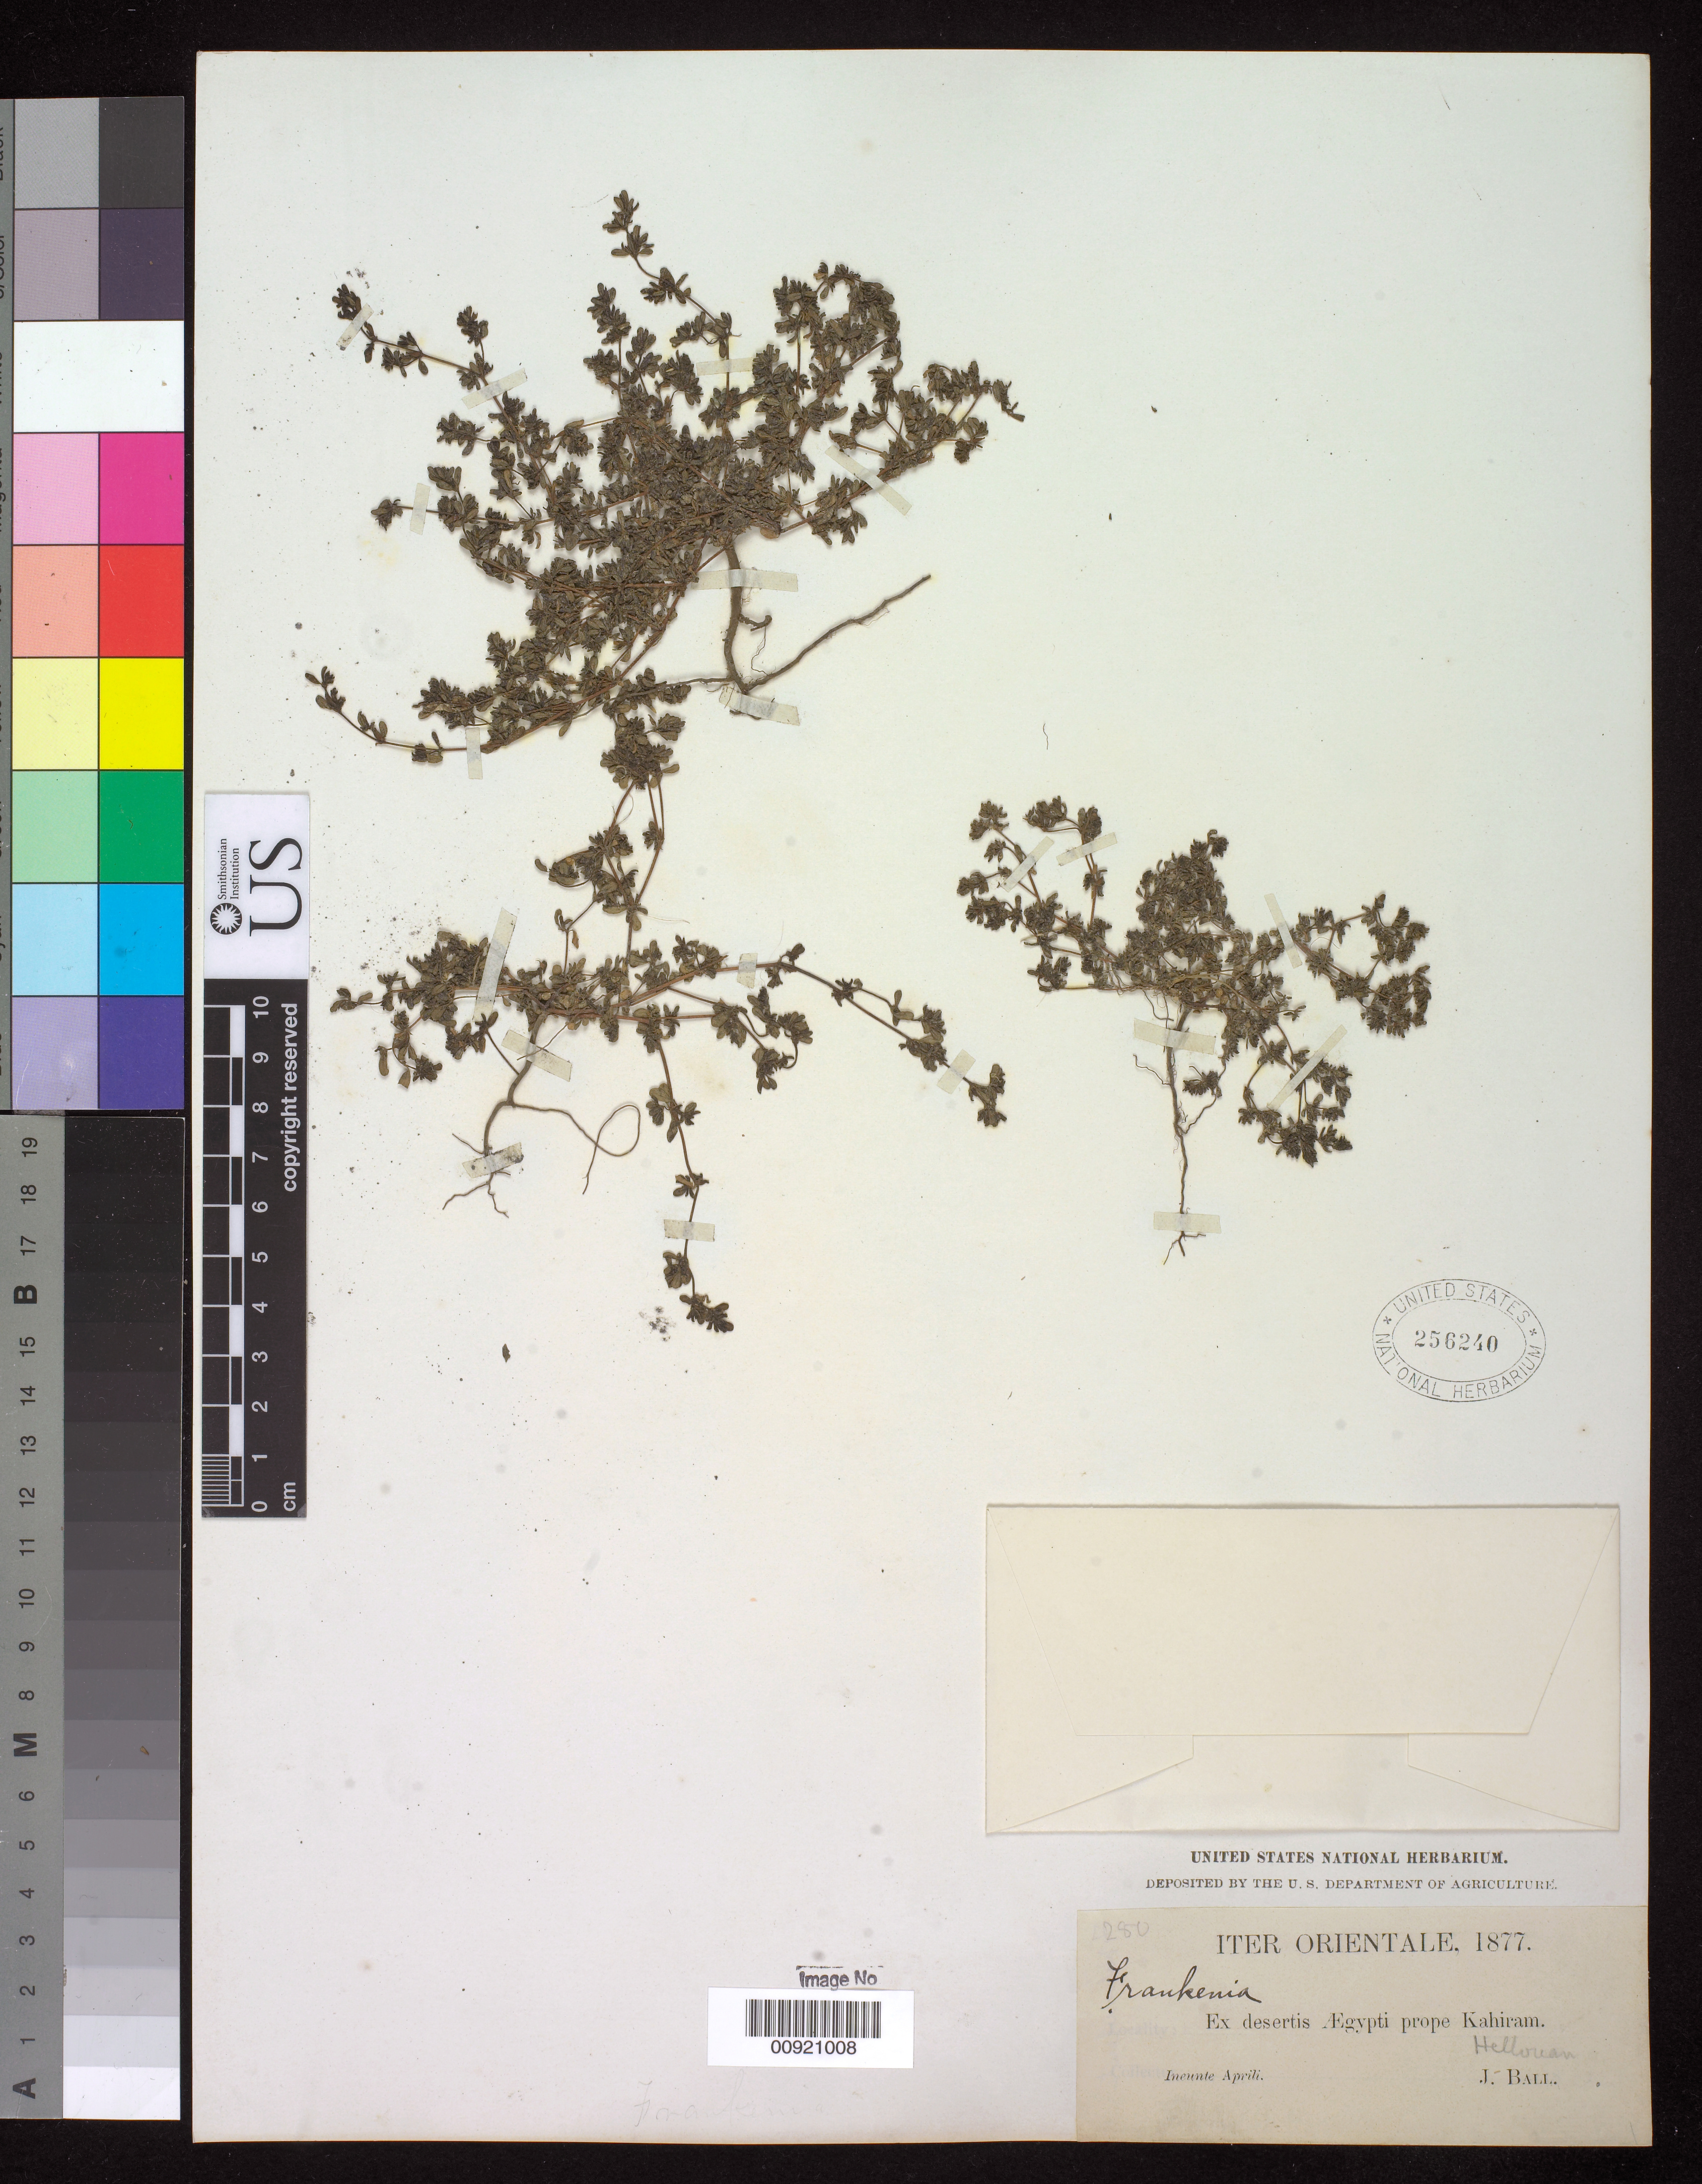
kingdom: Plantae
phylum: Tracheophyta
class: Magnoliopsida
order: Caryophyllales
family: Frankeniaceae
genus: Frankenia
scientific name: Frankenia pulverulenta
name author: L.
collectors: J. Ball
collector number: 280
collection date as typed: Apr 1877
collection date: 1877-04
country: Egypt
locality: Ex desertis Egypt prope Kahiram.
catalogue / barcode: US 256240